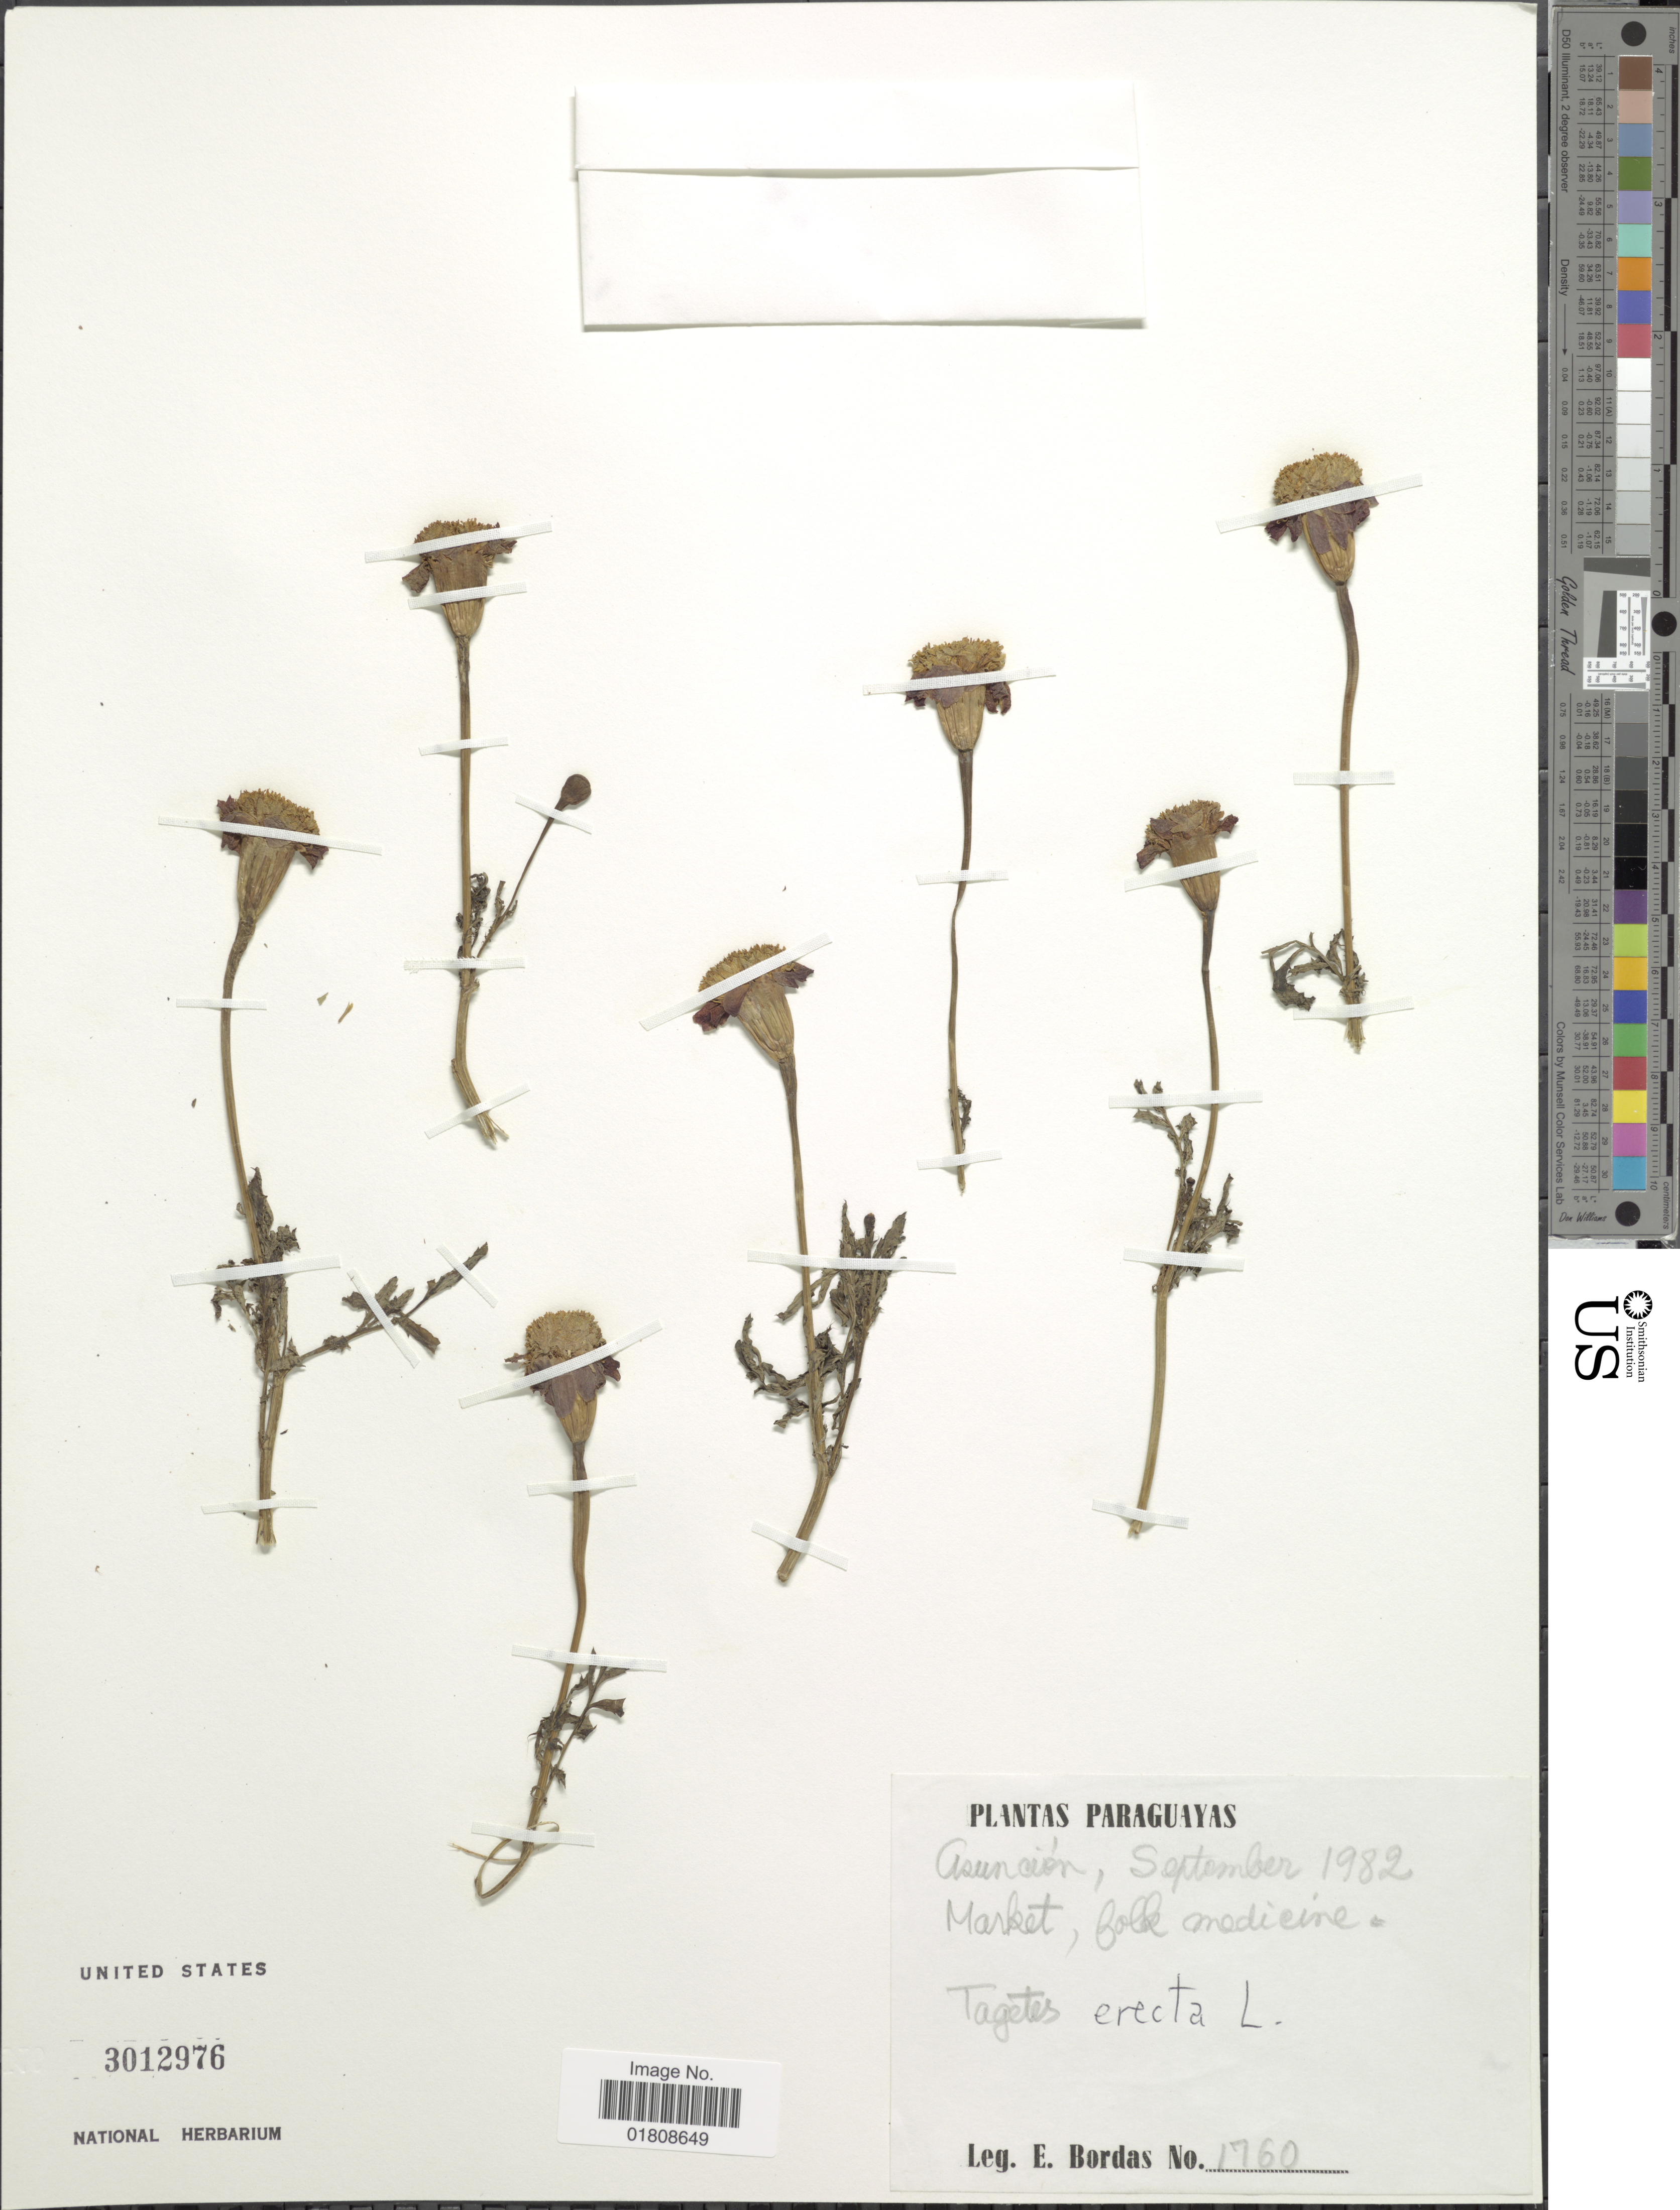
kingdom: Plantae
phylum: Tracheophyta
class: Magnoliopsida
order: Asterales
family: Asteraceae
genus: Tagetes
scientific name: Tagetes erecta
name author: L.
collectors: E. Bordas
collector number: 1760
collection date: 1982-09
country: Paraguay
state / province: Asuncion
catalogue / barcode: US 3012976